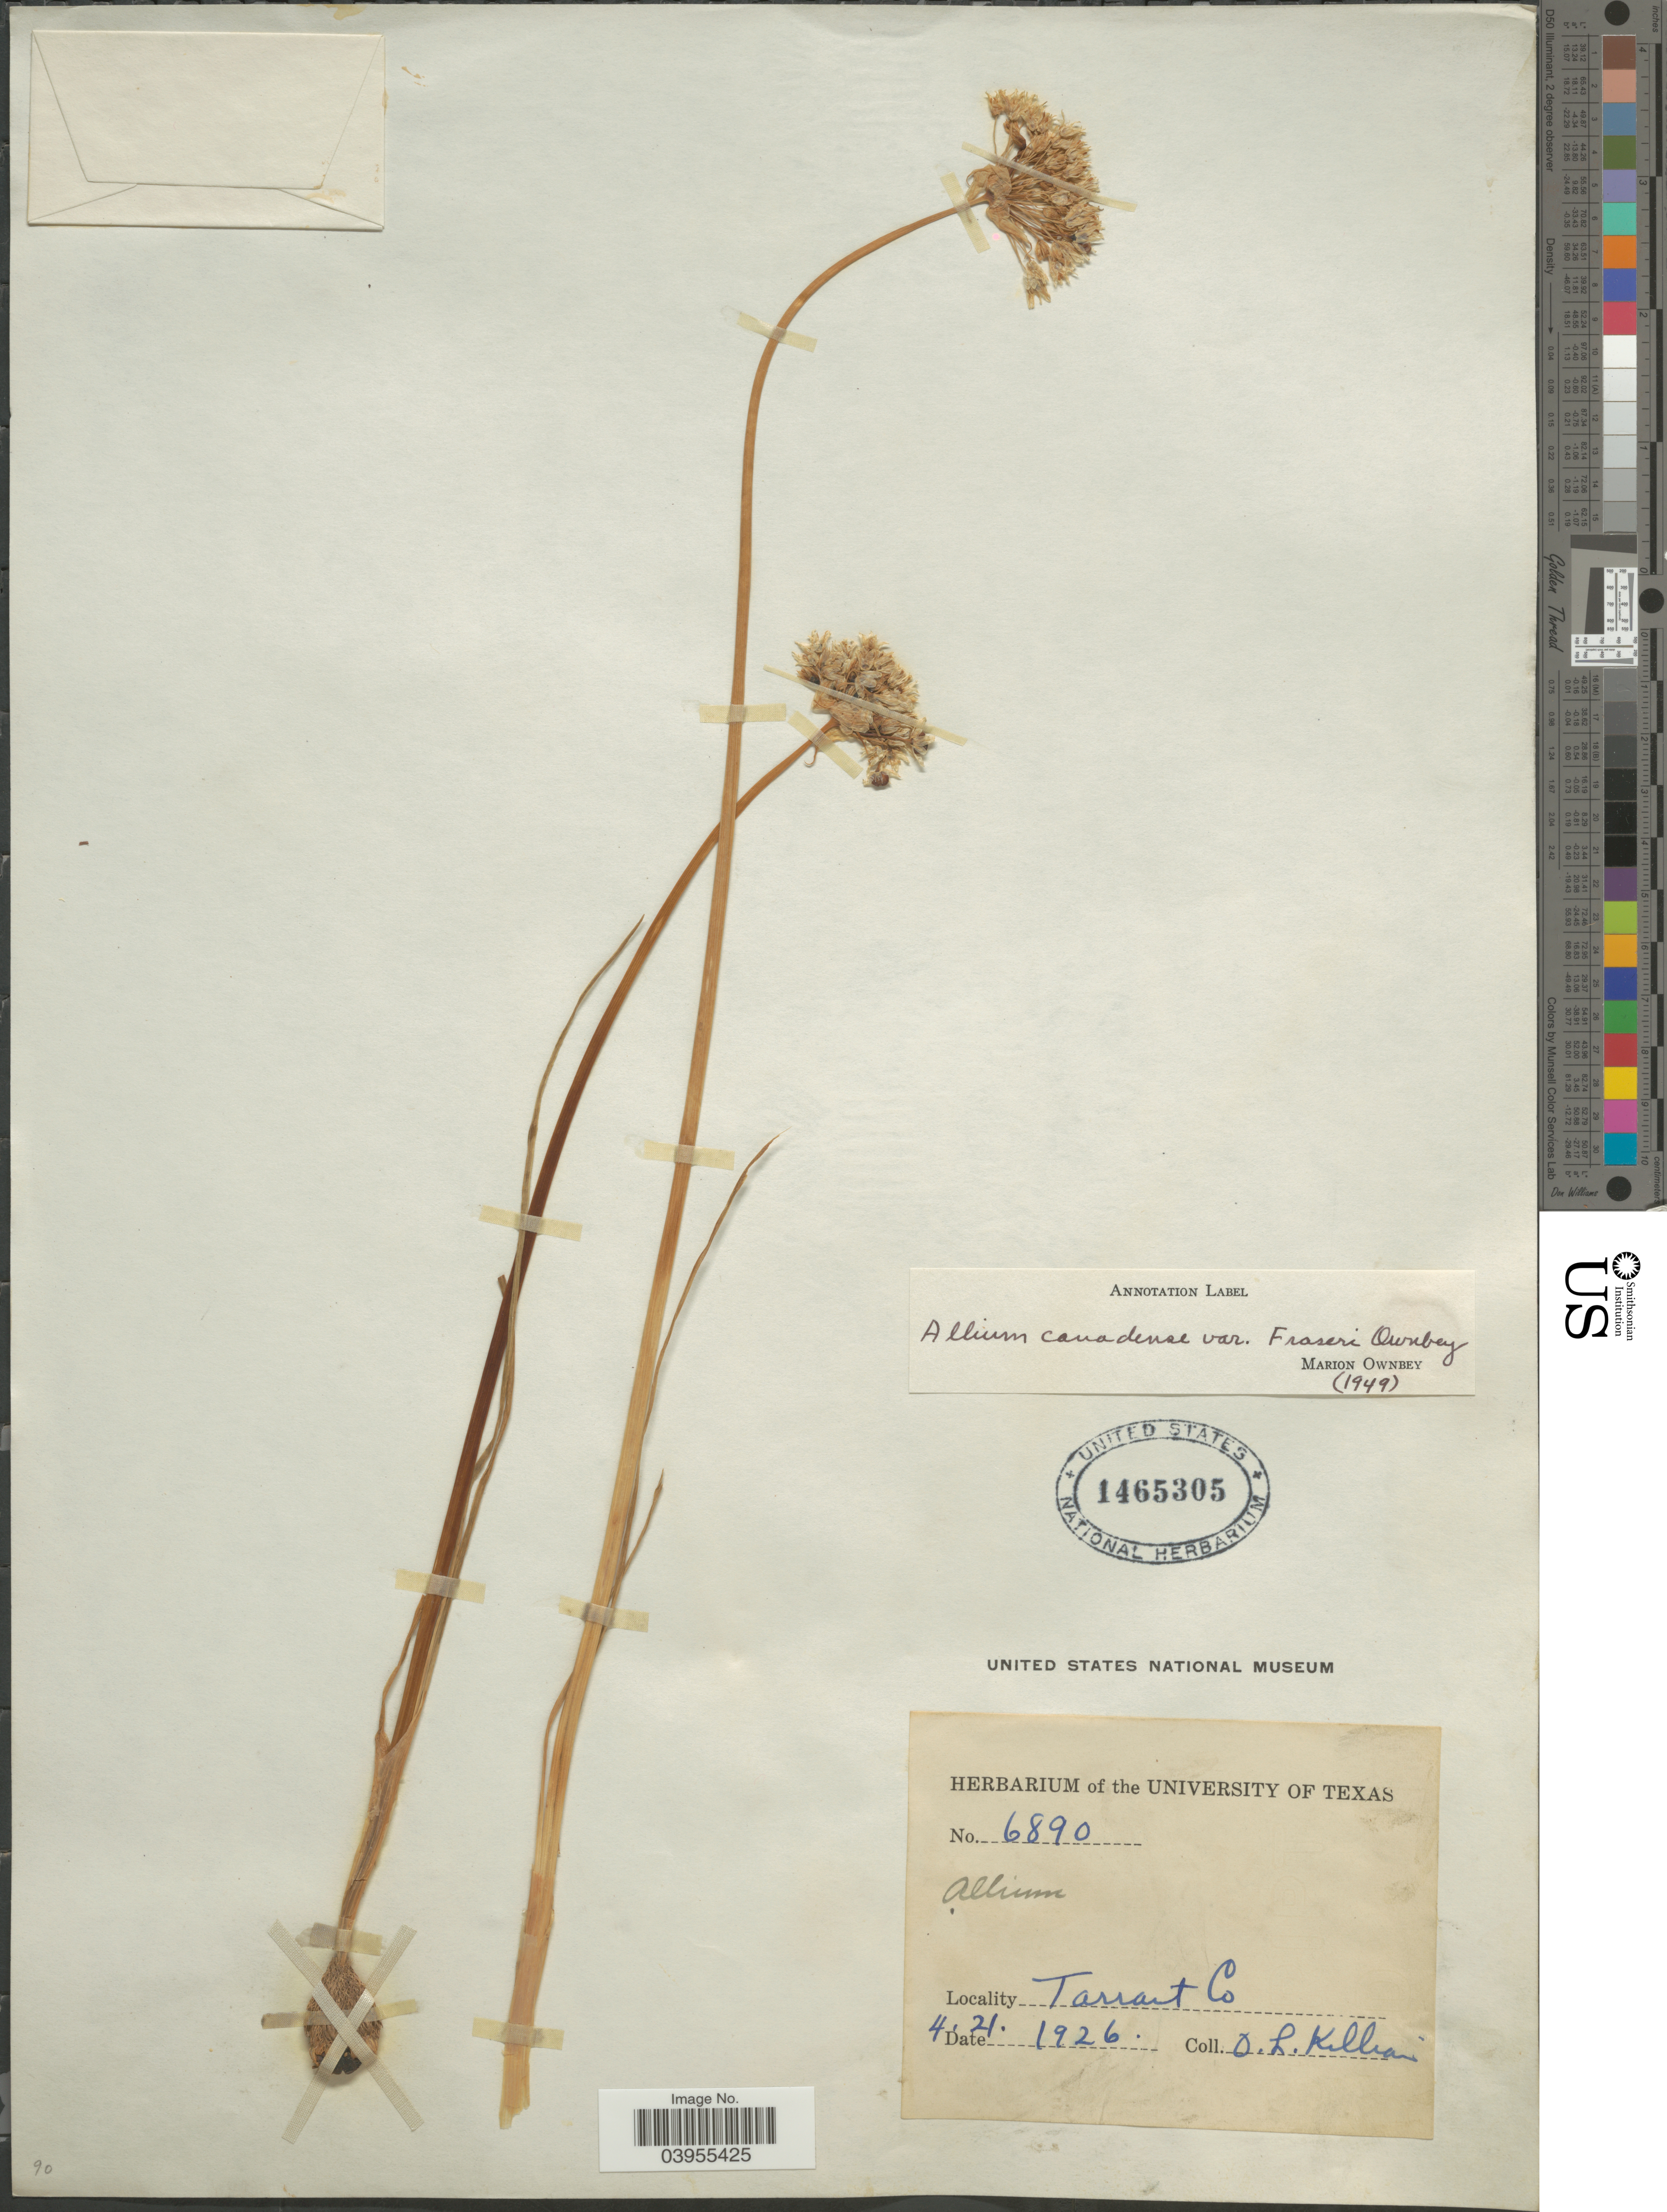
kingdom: Plantae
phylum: Tracheophyta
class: Liliopsida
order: Asparagales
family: Amaryllidaceae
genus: Allium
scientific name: Allium canadense var. fraseri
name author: Ownbey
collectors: O. Killias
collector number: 6890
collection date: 1926-04-21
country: United States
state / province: Texas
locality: Tarrant Co.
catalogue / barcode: US 1465305